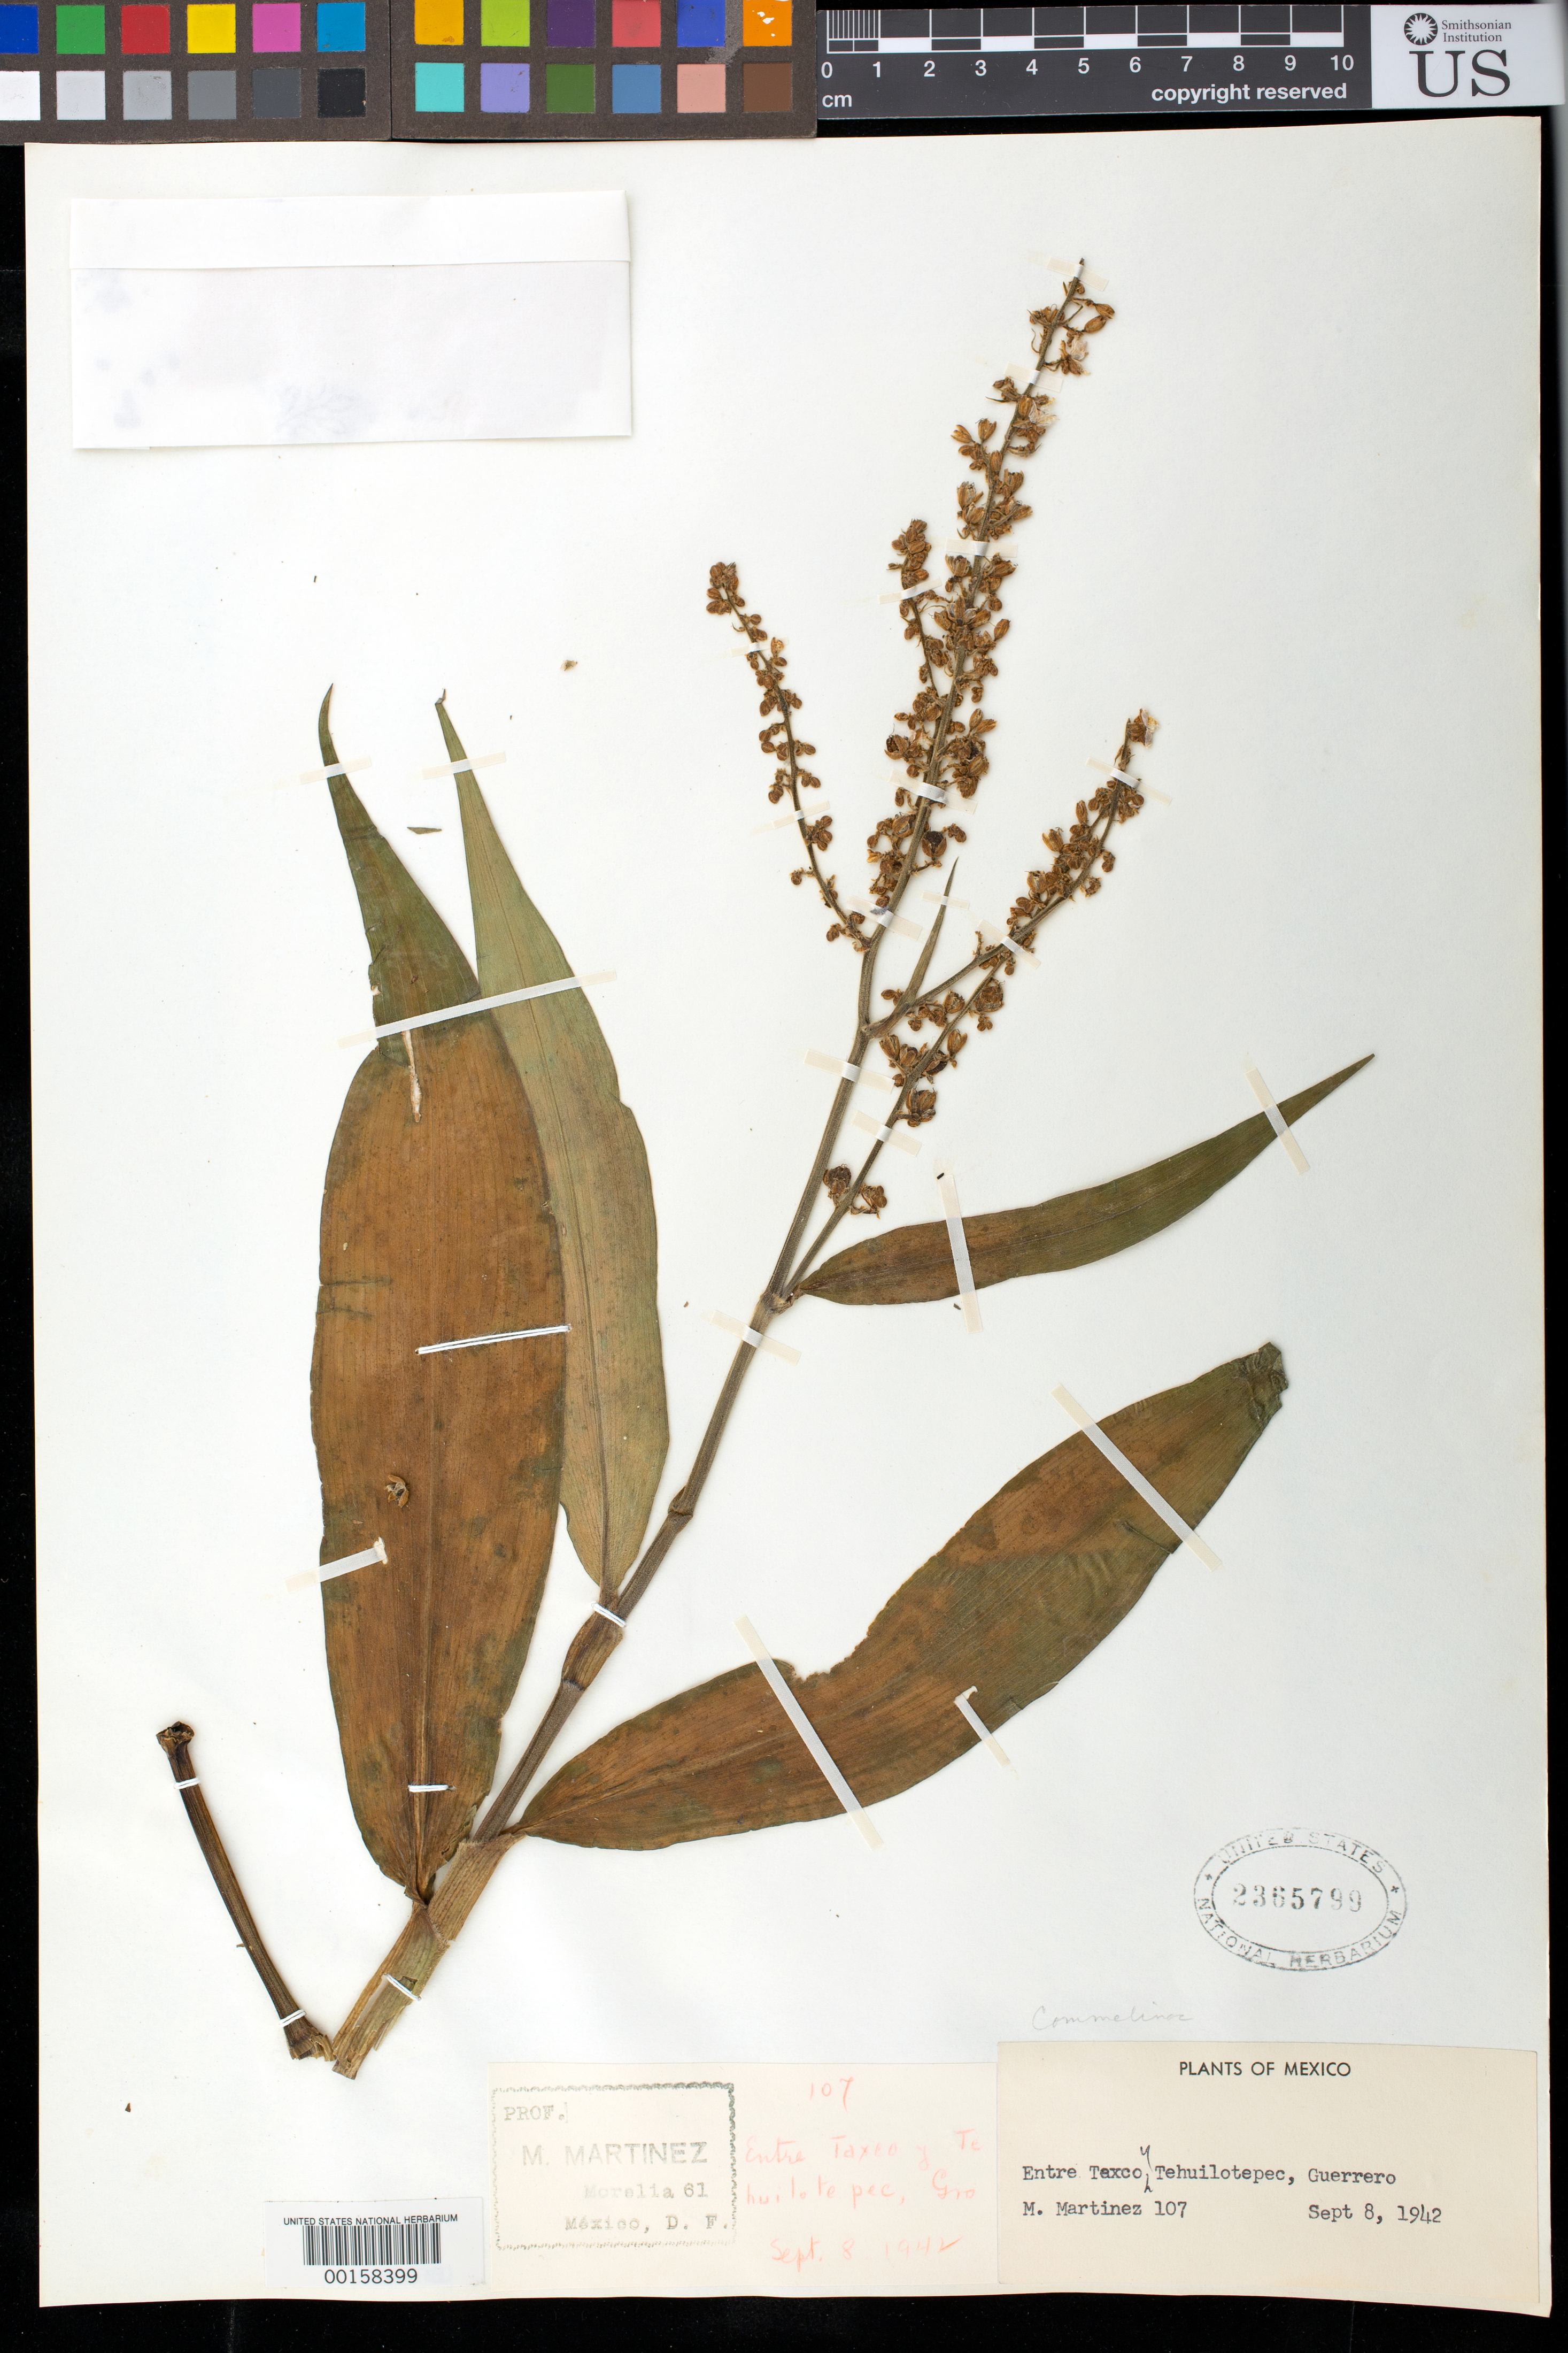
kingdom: Plantae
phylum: Tracheophyta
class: Liliopsida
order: Commelinales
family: Commelinaceae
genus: Thyrsanthemum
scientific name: Thyrsanthemum macrophyllum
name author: (Greenm.) Rohw.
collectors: M. Martínez M.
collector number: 107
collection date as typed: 08 Sep 1942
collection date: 1942-09-08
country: Mexico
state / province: Guerrero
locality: Between Texco and Tehuilotepec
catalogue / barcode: US 2365799